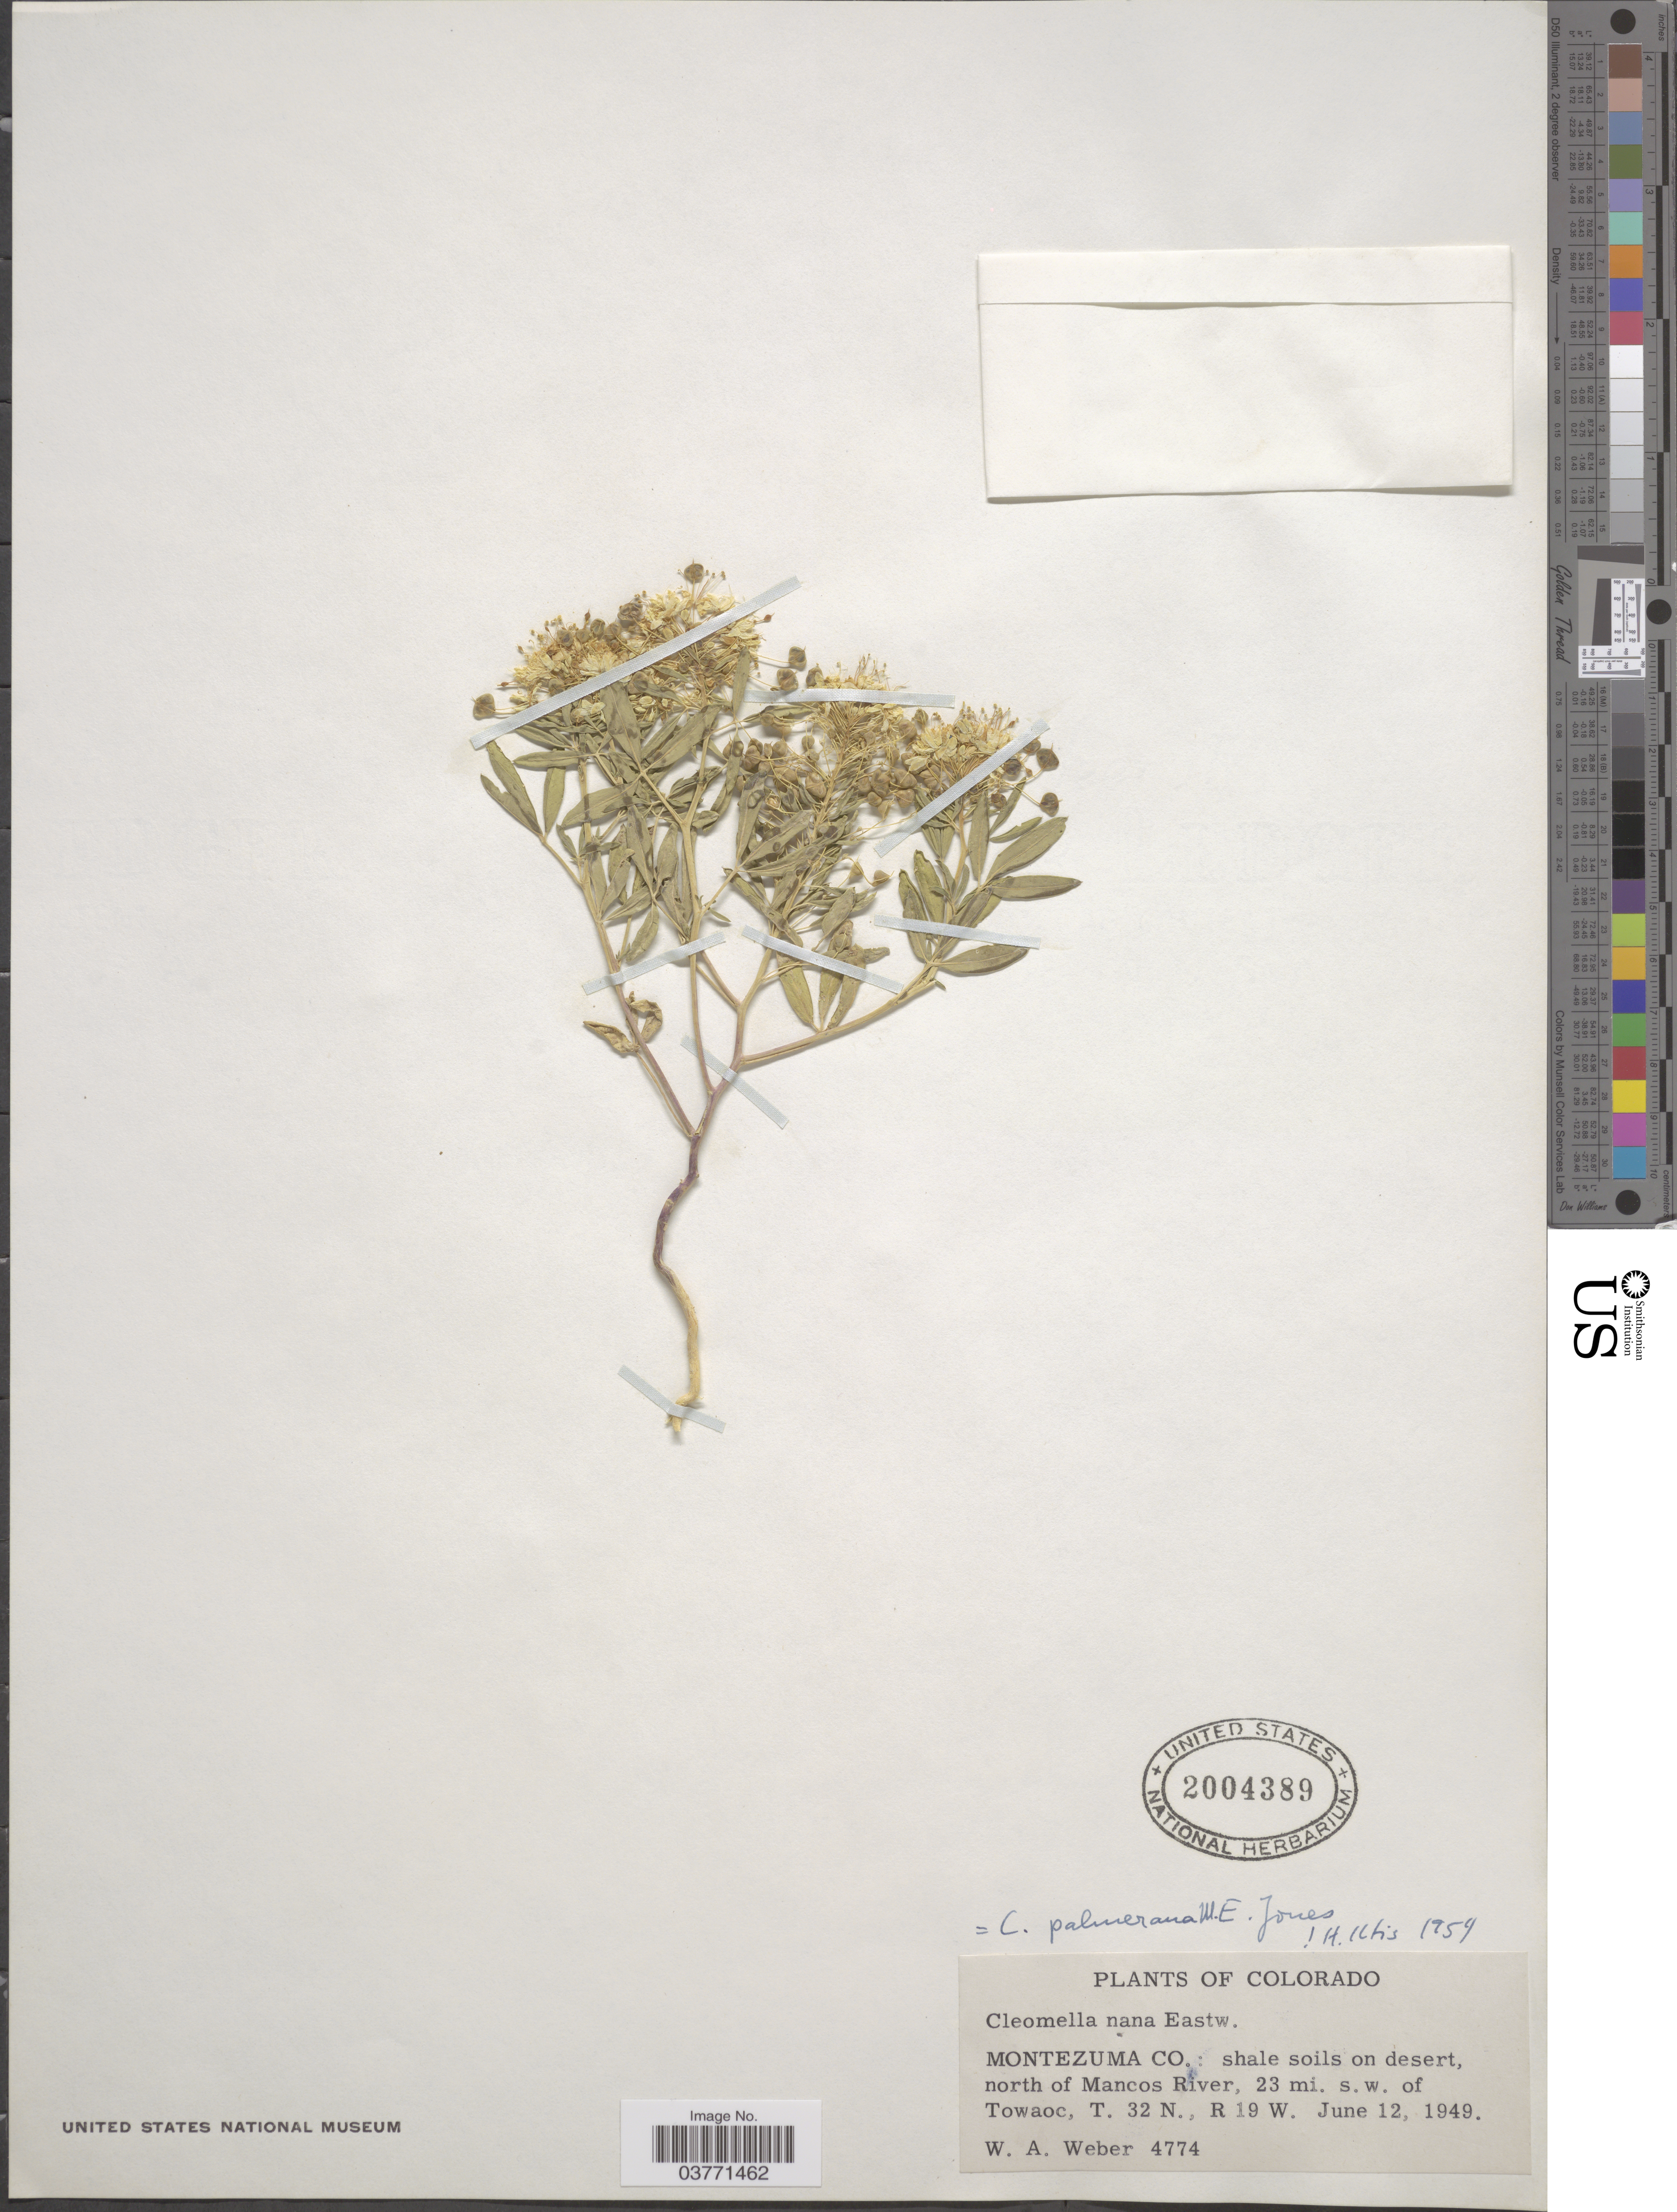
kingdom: Plantae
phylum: Tracheophyta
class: Magnoliopsida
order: Brassicales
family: Cleomaceae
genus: Cleomella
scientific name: Cleomella palmerana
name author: M.E. Jones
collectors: W. A. Weber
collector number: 4774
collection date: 1949-06-12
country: United States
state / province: Colorado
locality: Montezuma Co.: shale soils on desert north of Mancos River, 23 mi. s.w. of Towaoc, T 32 N., R 19 W.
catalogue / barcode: US 2004389